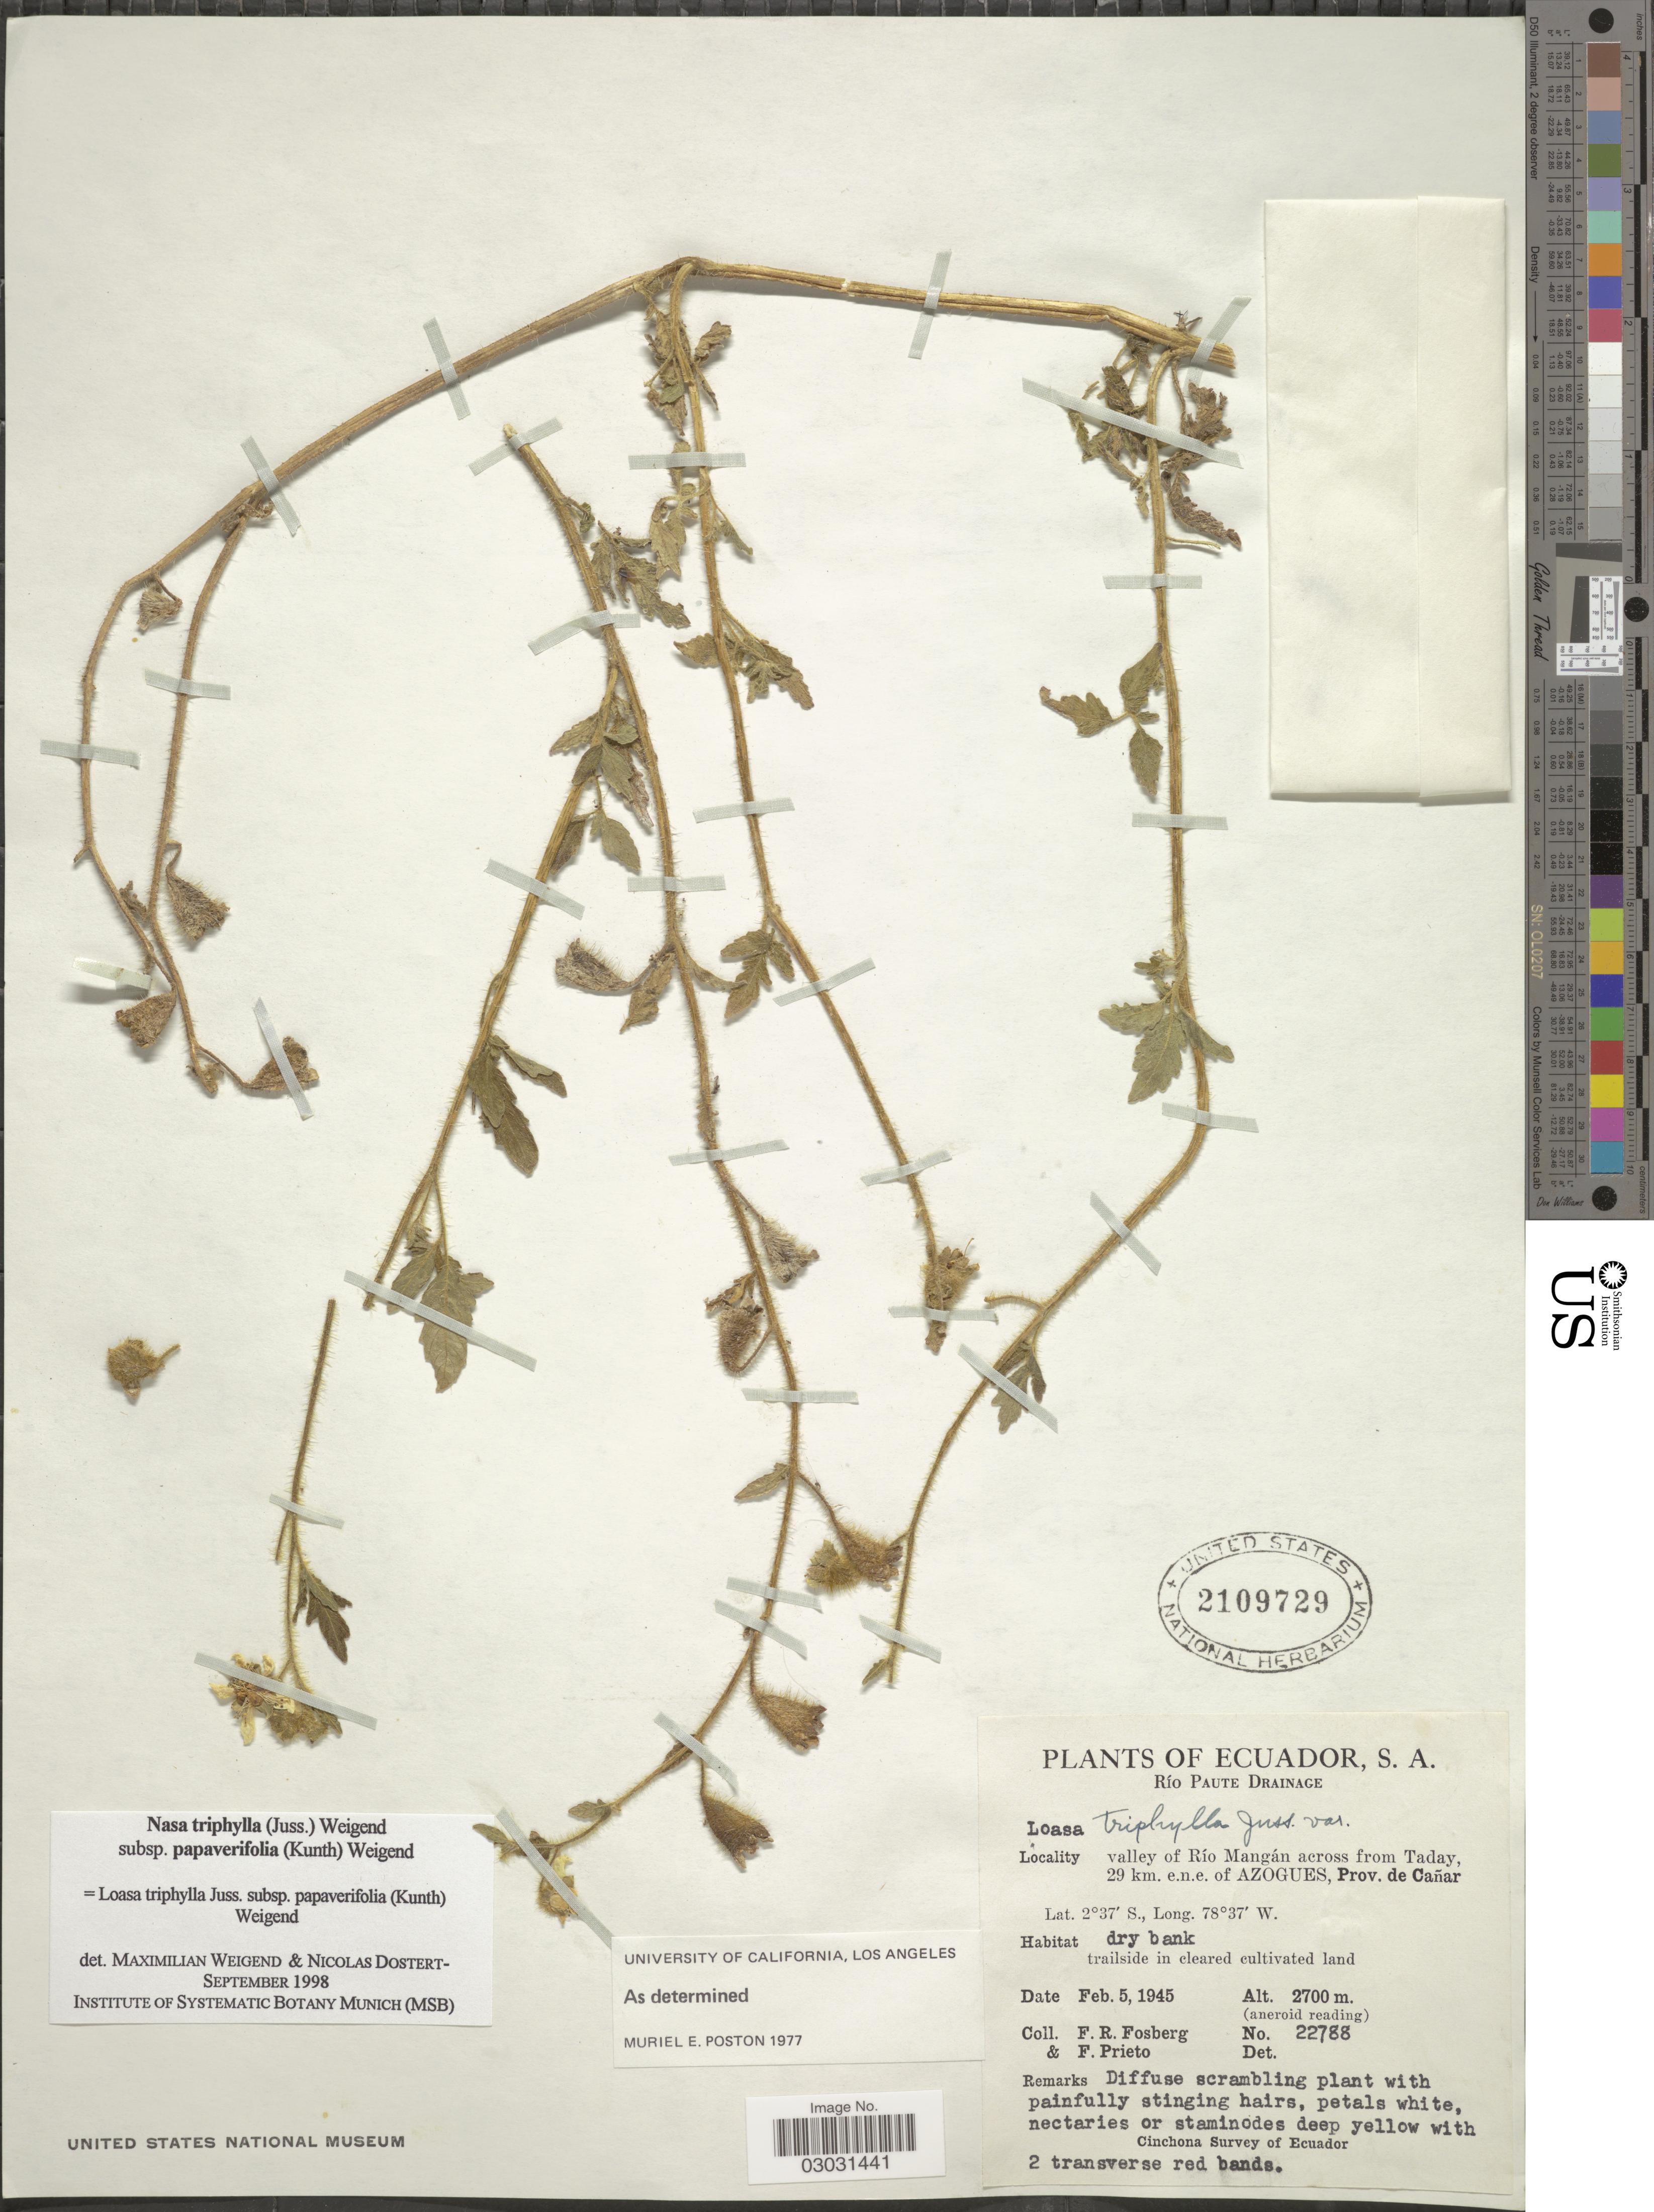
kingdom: Plantae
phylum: Tracheophyta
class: Magnoliopsida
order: Cornales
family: Loasaceae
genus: Nasa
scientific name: Nasa triphylla subsp. papaverifolia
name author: (Kunth) Weigand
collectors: F. R. Fosberg & F. Prieto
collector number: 22788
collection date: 1945-02-05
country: Ecuador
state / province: Cañar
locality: Río Paute Drainage. Valley of Río Mangán across from Taday, 29 km. e.n.e. of Azogues. Cinchona.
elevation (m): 2700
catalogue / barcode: US 2109729